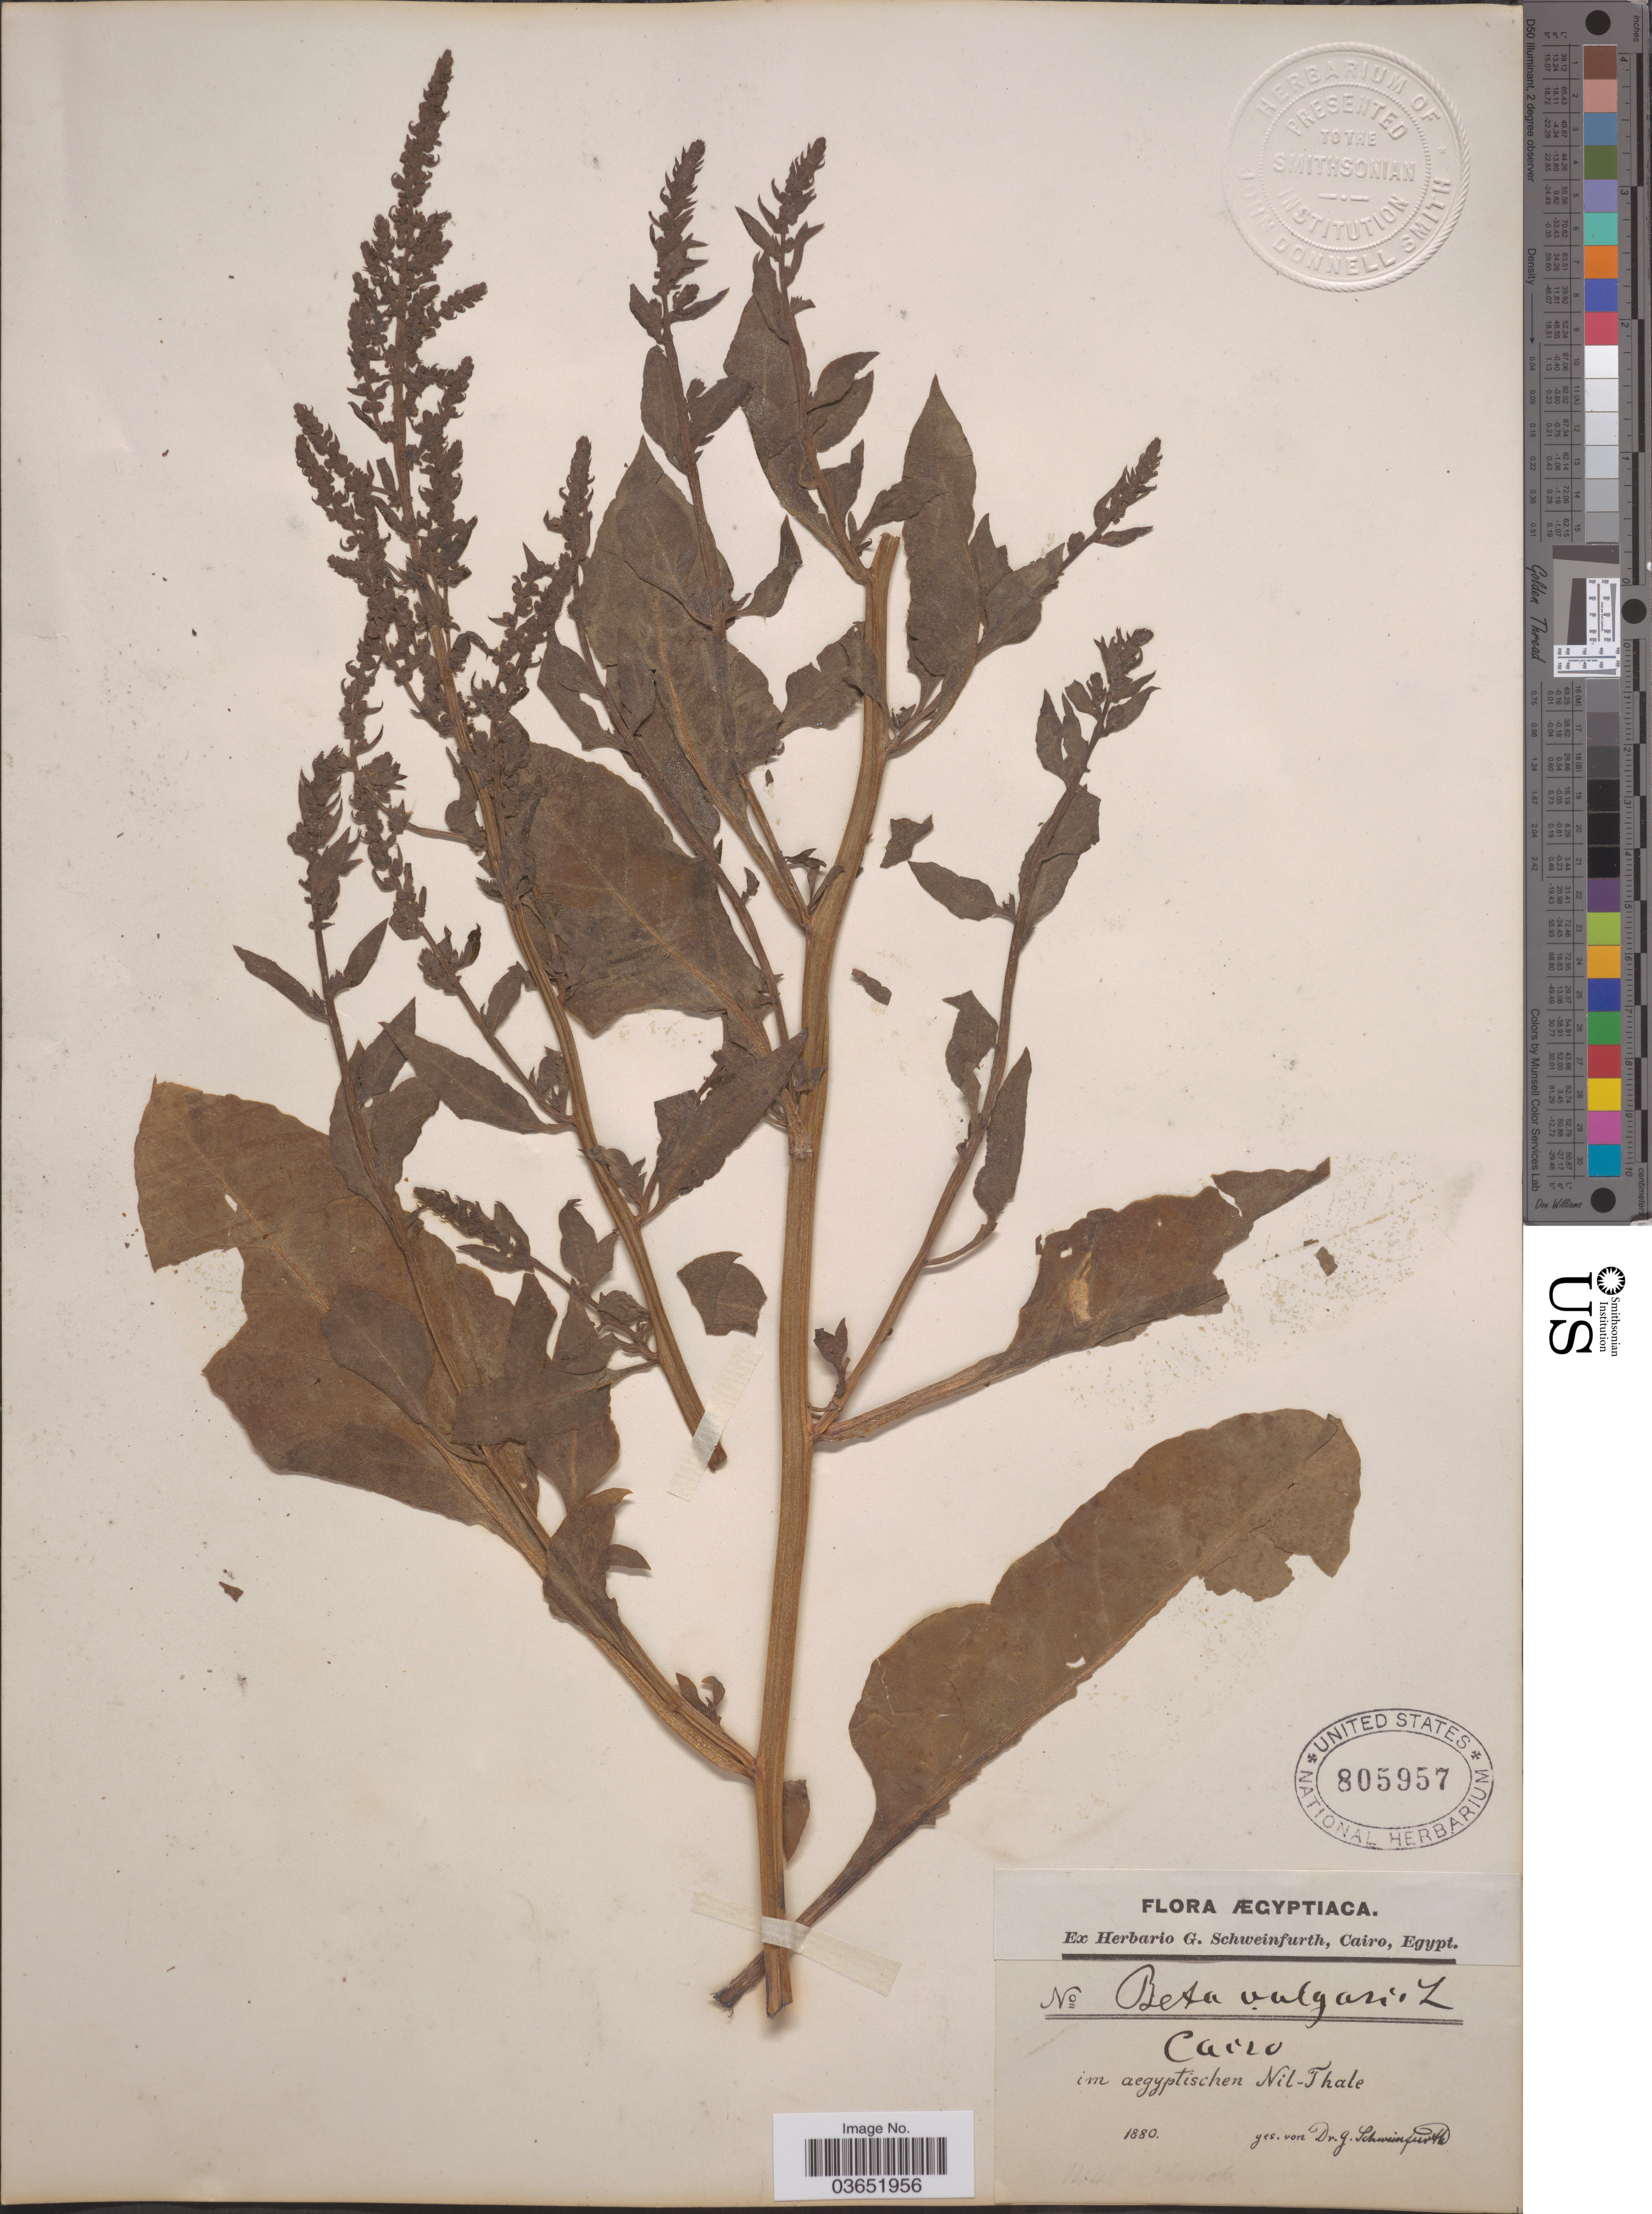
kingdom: Plantae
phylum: Tracheophyta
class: Magnoliopsida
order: Caryophyllales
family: Amaranthaceae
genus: Beta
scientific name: Beta vulgaris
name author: L.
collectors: G. A. Schweinfurth (herbarium)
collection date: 1880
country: Egypt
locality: Ægyptiaca. Cairo. im aegyptischen Nil-Thale.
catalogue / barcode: US 805957